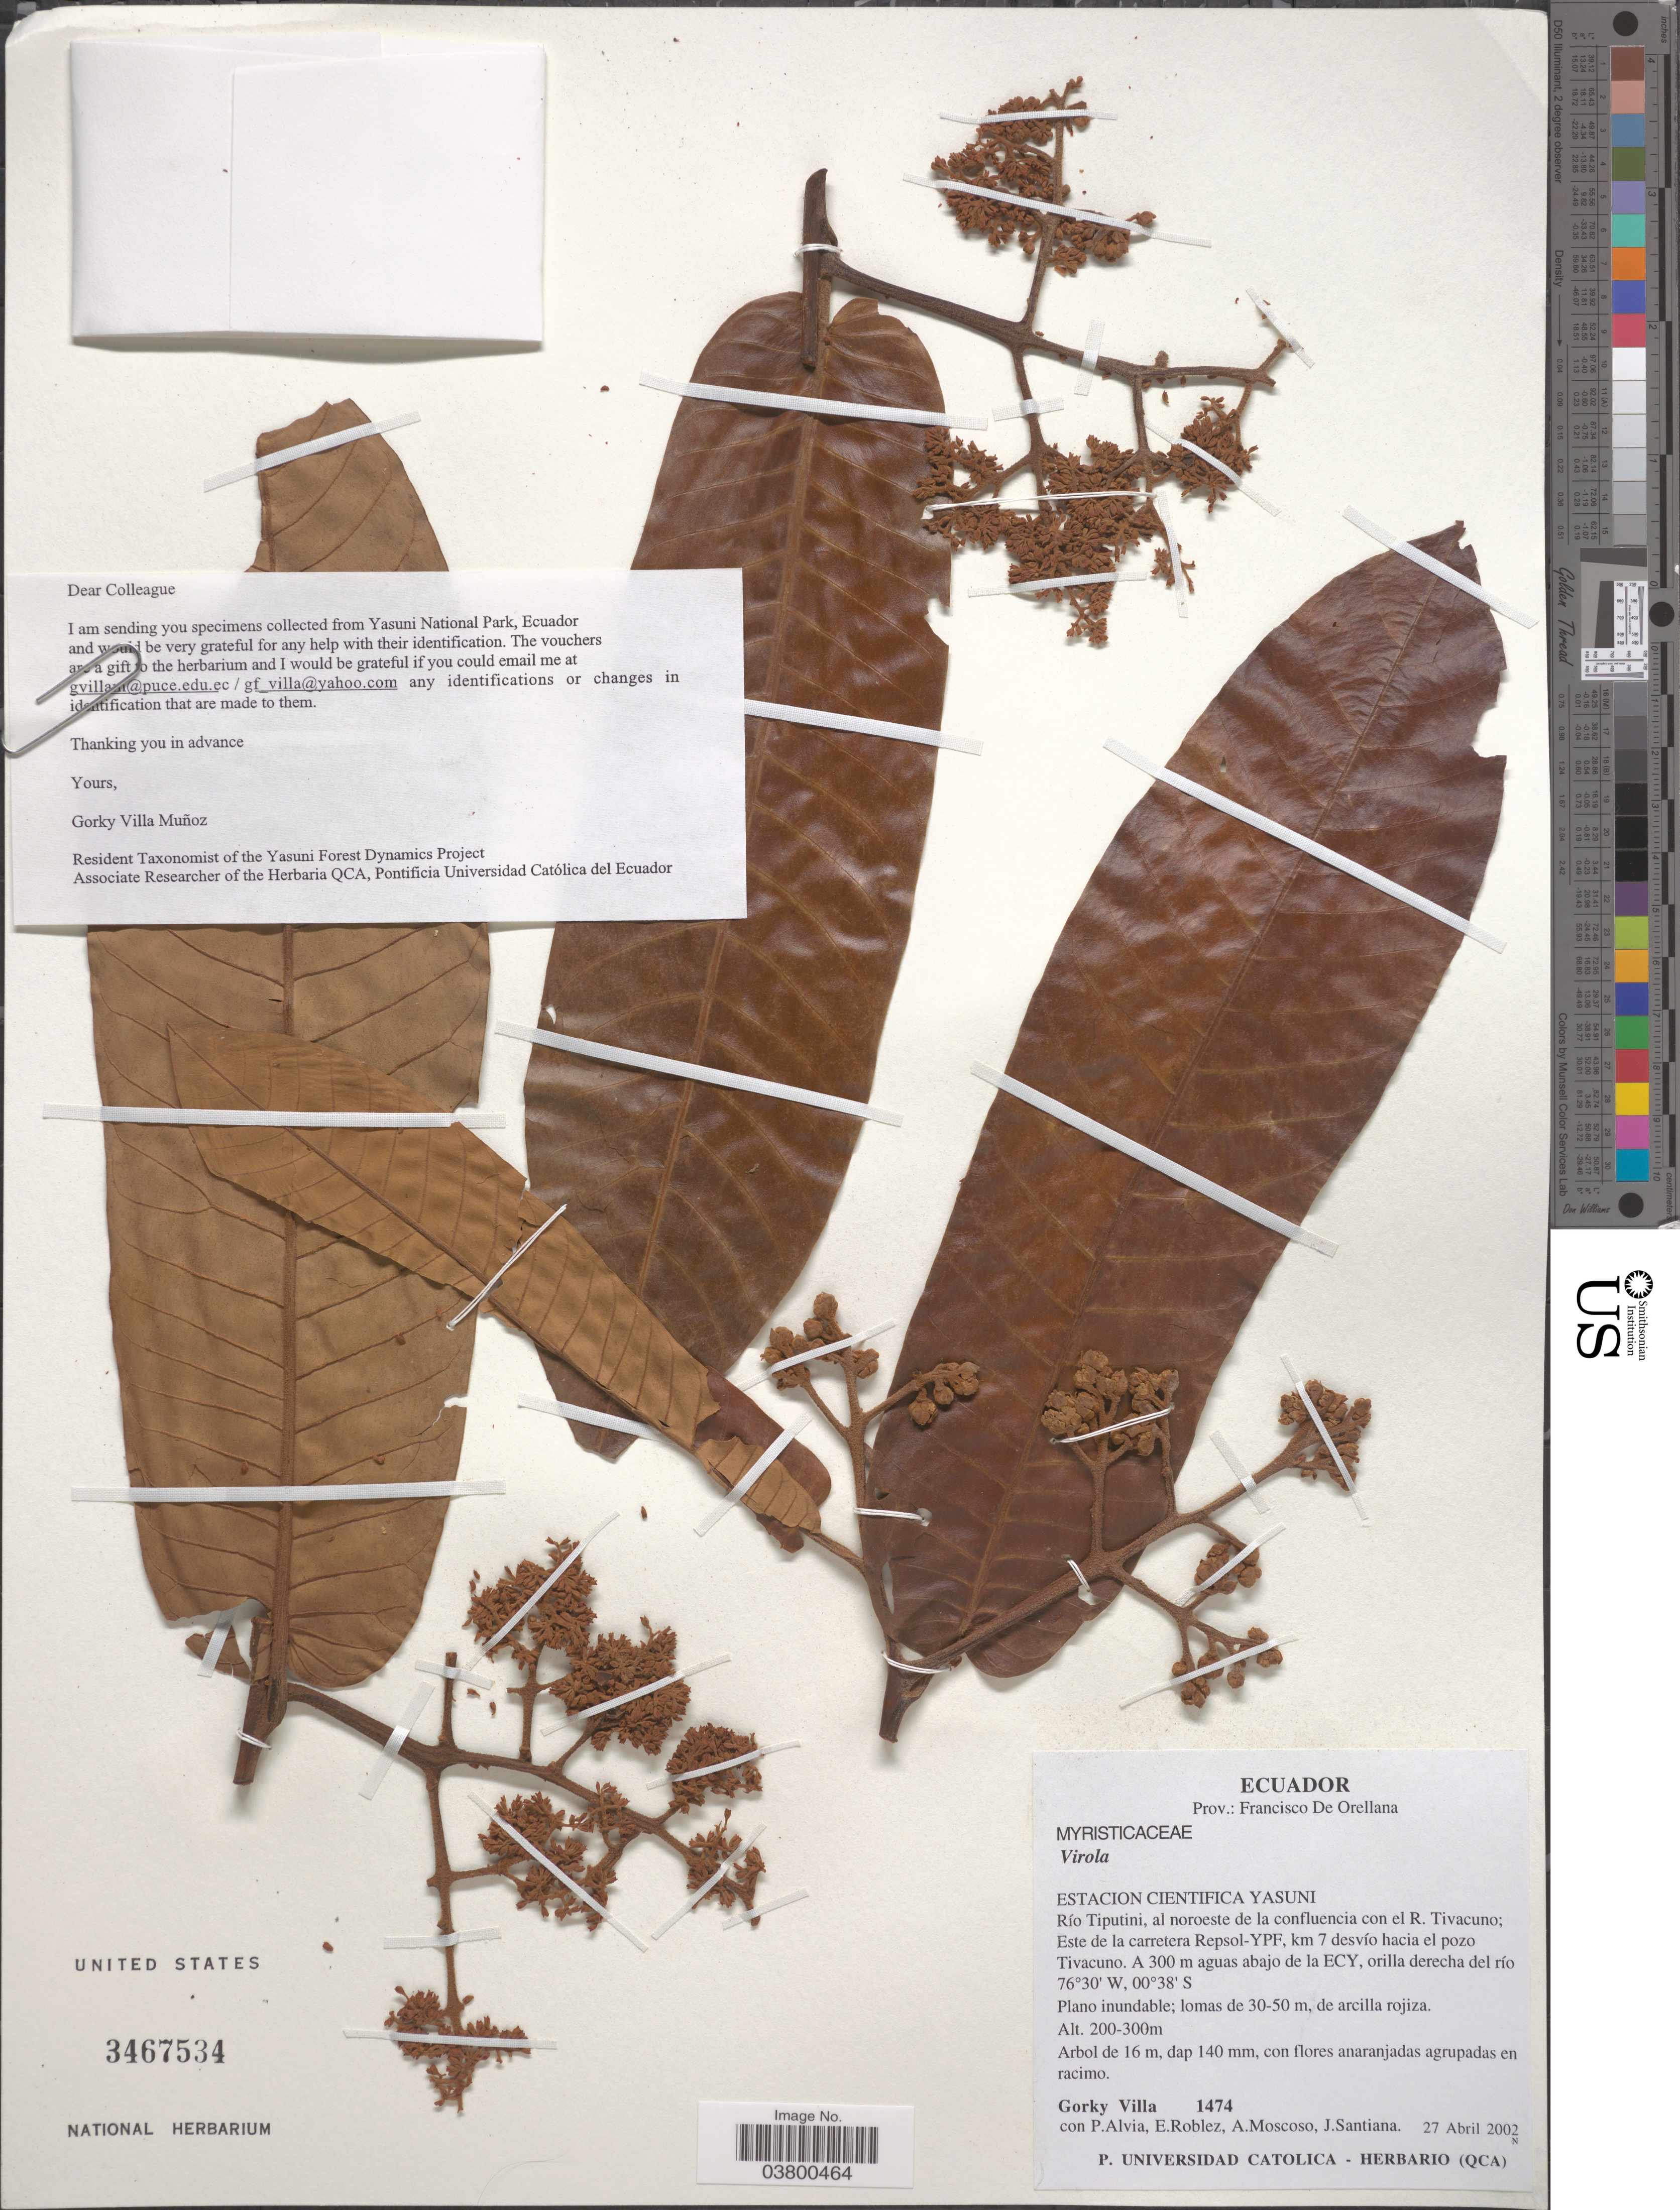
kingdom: Plantae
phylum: Tracheophyta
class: Magnoliopsida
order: Magnoliales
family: Myristicaceae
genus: Virola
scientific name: Virola sp.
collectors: G. Villa, P. Alvia, E. Roblez, A. Moscoso & J. Santiana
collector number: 1474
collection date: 2002-04-27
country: Ecuador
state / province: Orellana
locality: Prov.: Francisco De Orellana. Estacion Cientifica Yasuni. Río Tiputini, al noroeste de la confluencia con el R. Tivacuno; Este de la carretera Repsol - YPF, km 7 desvío hacia el pozo Tivacuno.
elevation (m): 200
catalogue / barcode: US 3467534